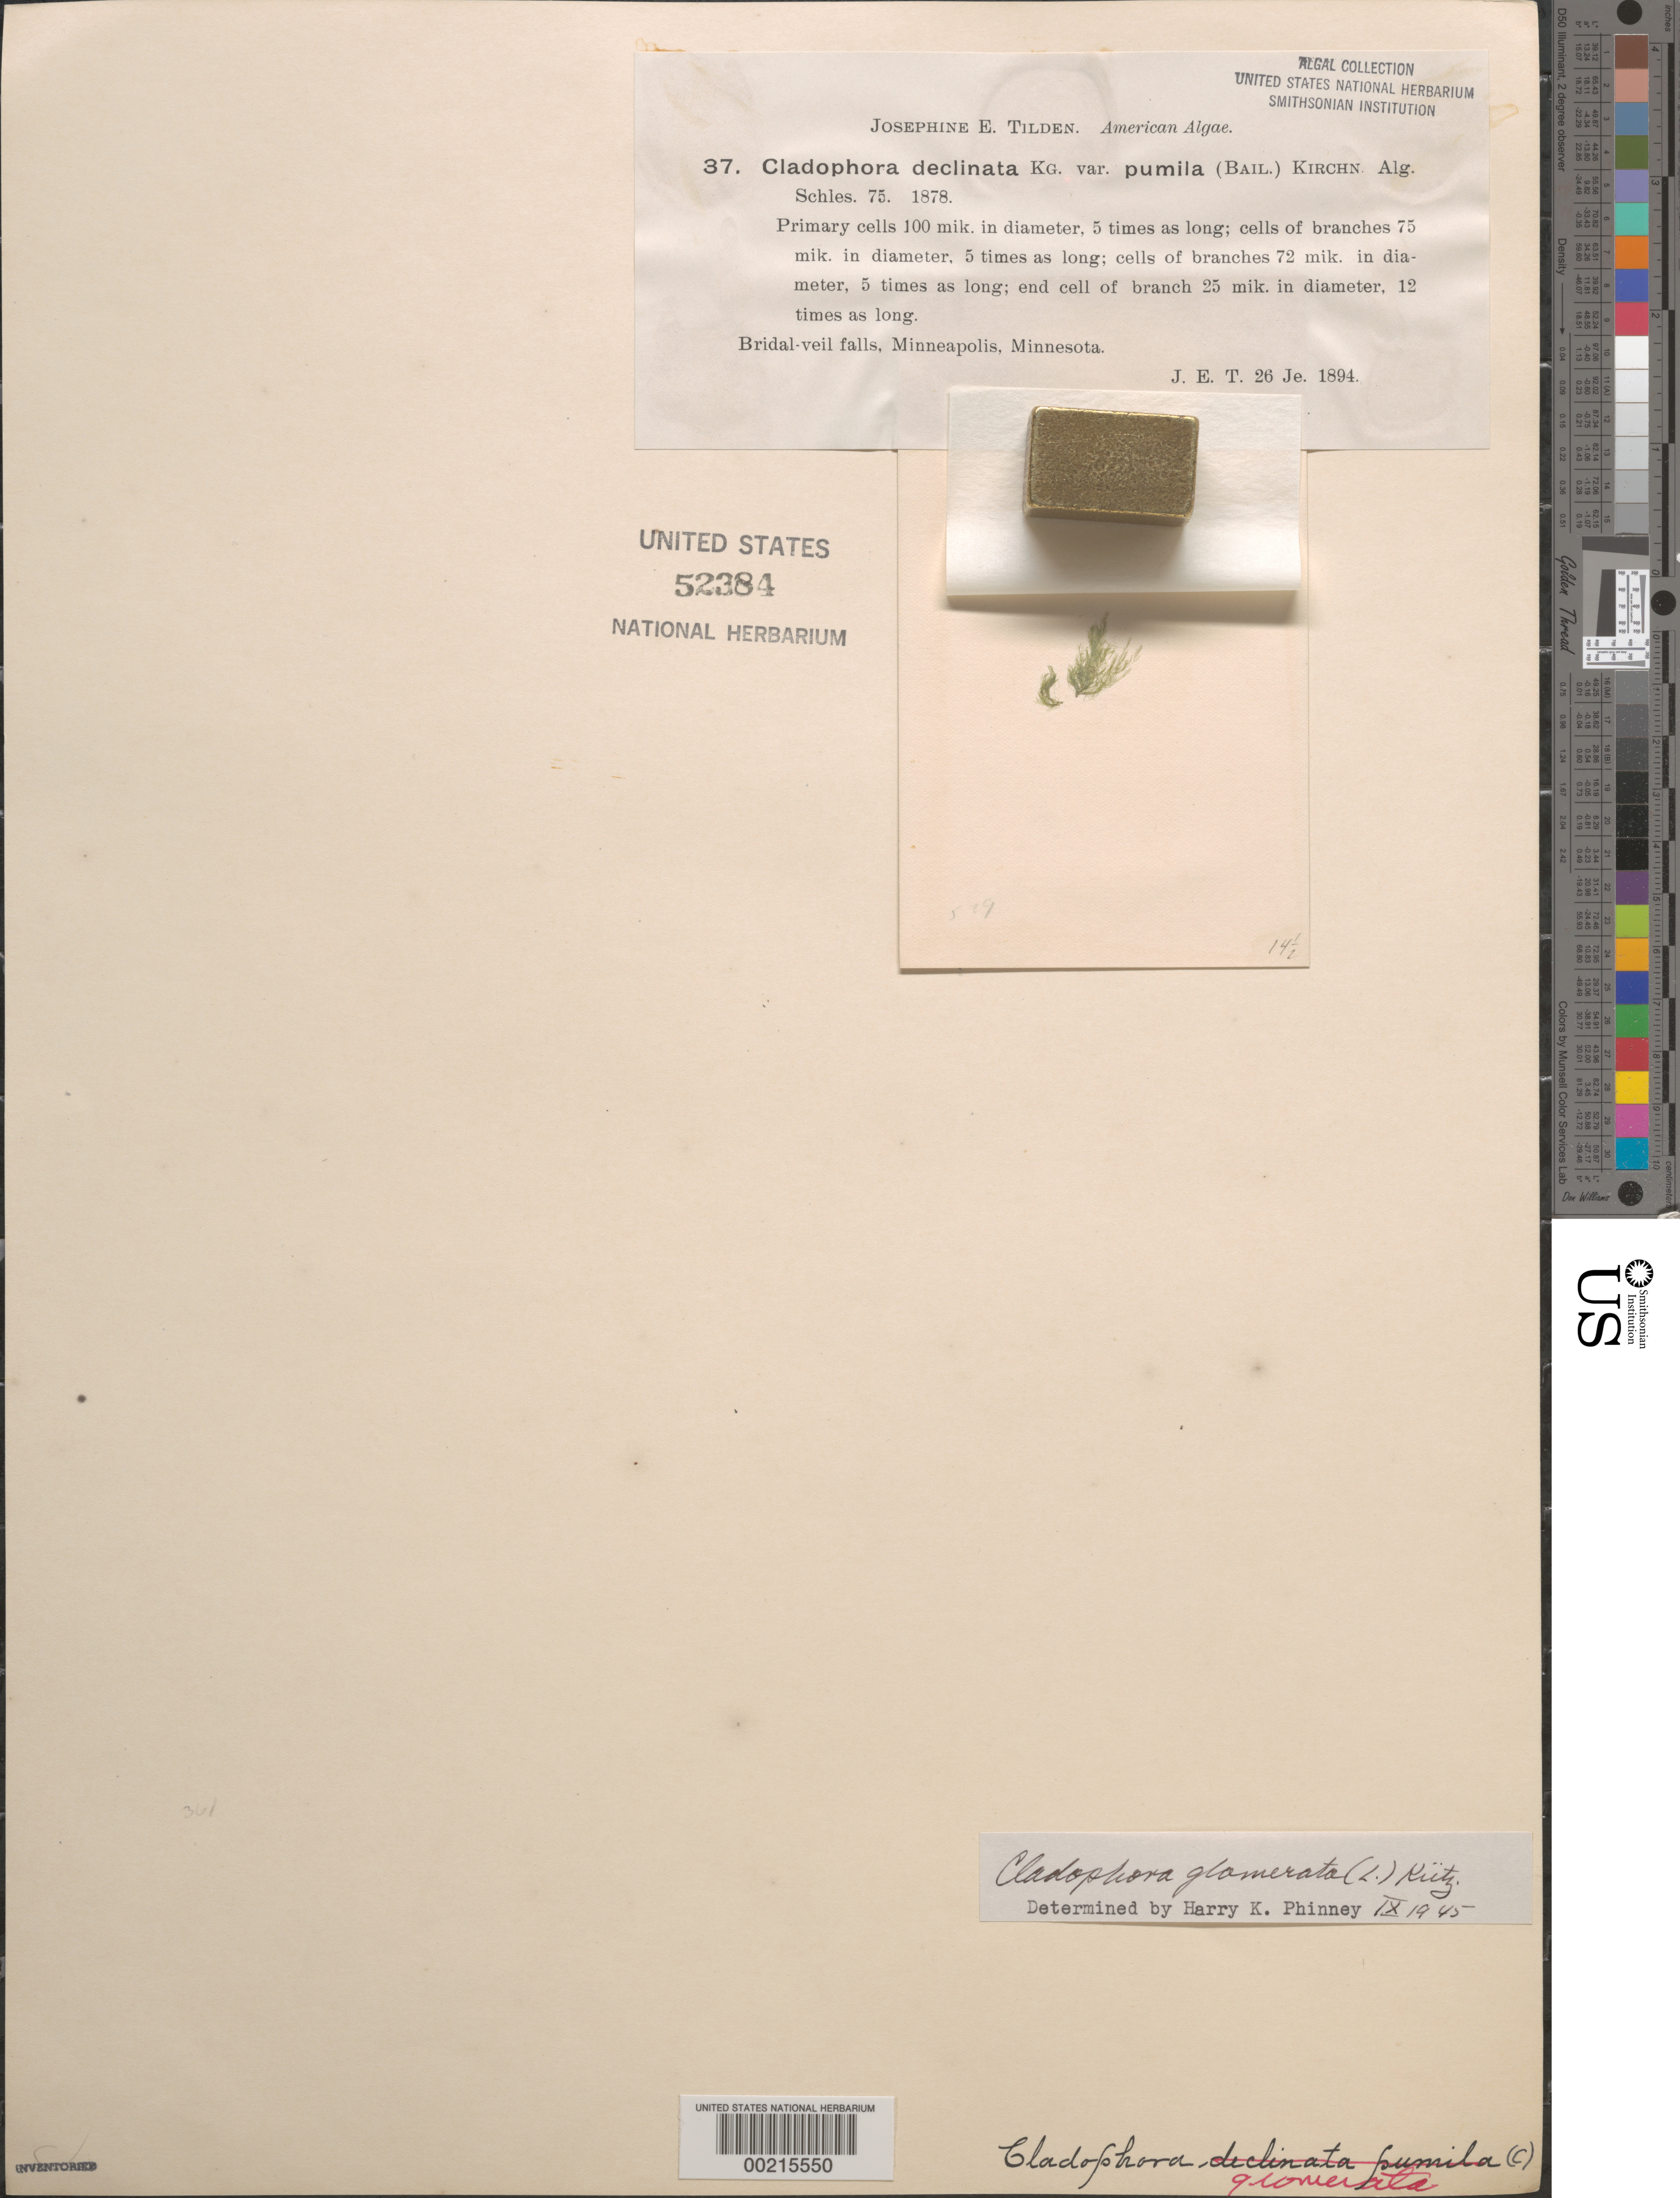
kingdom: Plantae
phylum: Chlorophyta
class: Ulvophyceae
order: Cladophorales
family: Cladophoraceae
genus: Cladophora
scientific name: Cladophora glomerata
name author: (L.) Kütz.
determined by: Phinney, H. K.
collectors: J. E. Tilden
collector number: JET 37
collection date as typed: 26 Jun 1894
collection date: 1894-06-26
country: United States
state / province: Minnesota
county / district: Hennepin County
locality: Minneapolis, Bridal-Veil Falls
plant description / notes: Tilden, American Algae, as Cladophora declinata v. pumila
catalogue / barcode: US 52384